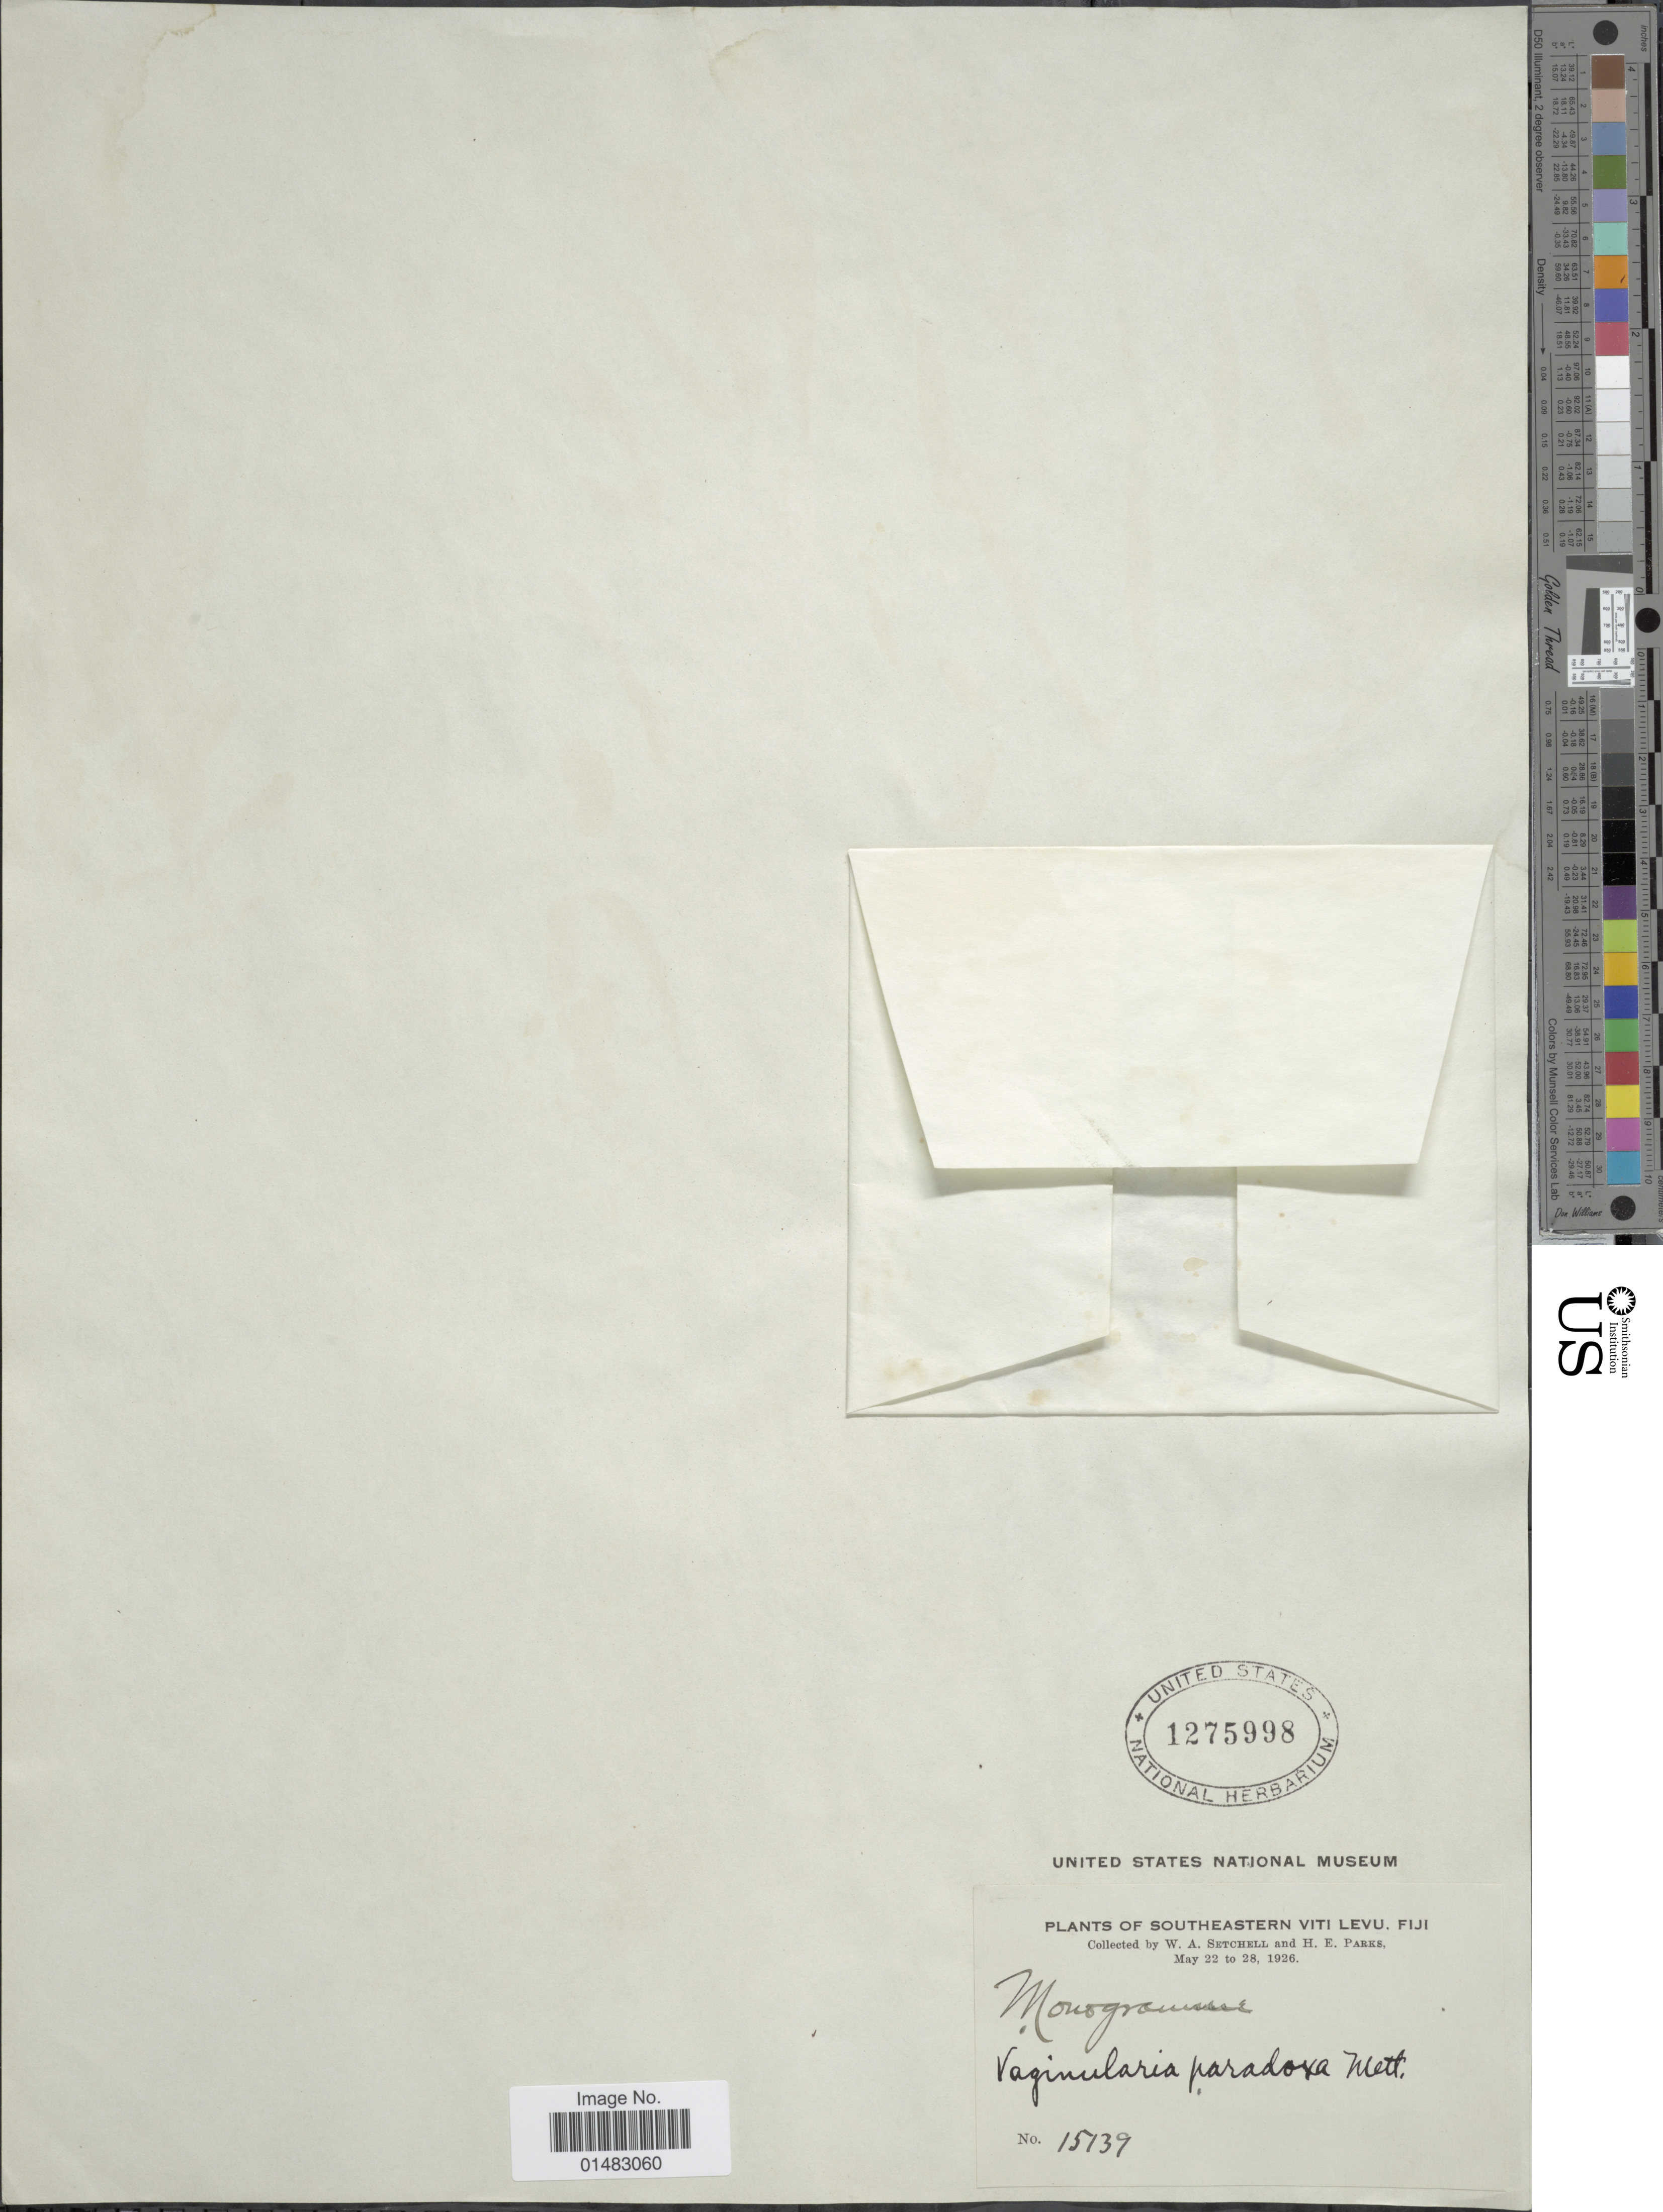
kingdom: Plantae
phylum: Tracheophyta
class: Polypodiopsida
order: Polypodiales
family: Pteridaceae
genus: Vaginularia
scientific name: Vaginularia paradoxa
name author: (Fée) Mett. ex Miq.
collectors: W. Setchell & H. E. Parks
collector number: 15139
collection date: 1926-05-22/1926-05-28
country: Fiji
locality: Southeastern Viti Levu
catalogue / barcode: US 1275998